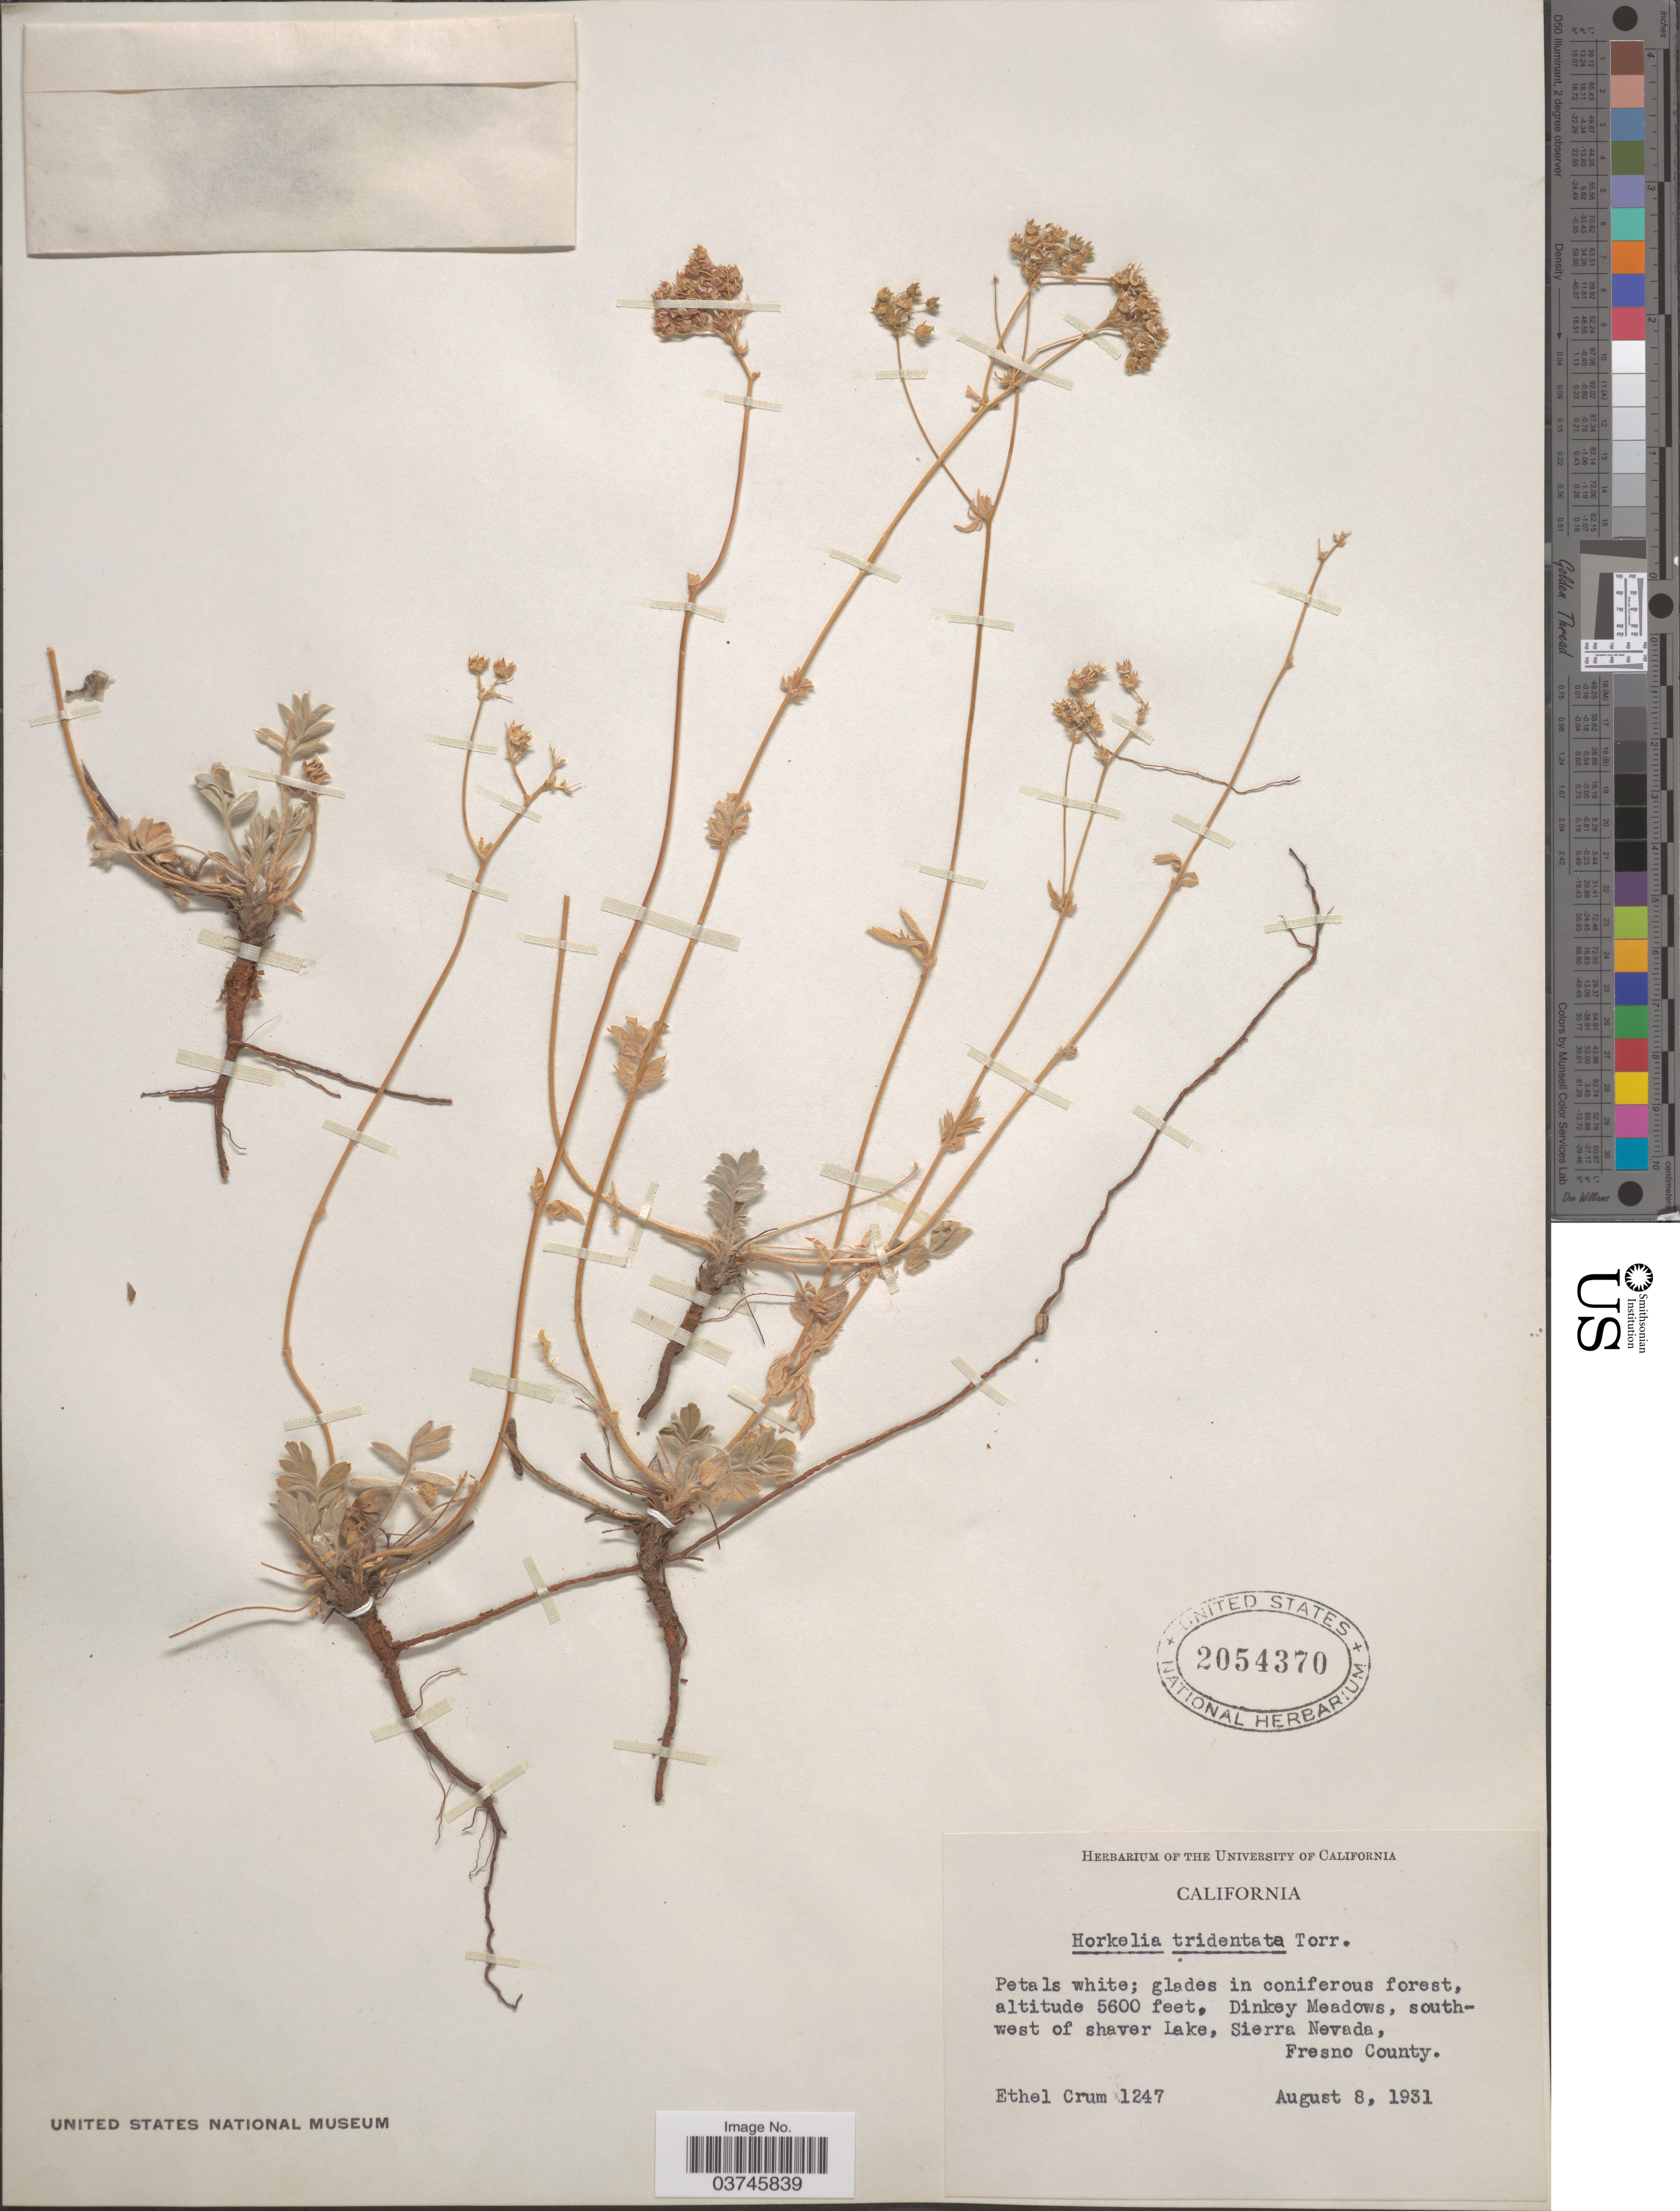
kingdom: Plantae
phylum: Tracheophyta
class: Magnoliopsida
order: Rosales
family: Rosaceae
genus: Potentilla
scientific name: Potentilla tilingii var. tilingii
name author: (Regel) Greene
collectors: E. K. Crum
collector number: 1247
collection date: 1931-08-08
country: United States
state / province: California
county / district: Fresno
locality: Dinkey Meadows, southwest of shaver Lake, Sierra Nevada, Fresno County.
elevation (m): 1707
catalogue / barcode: US 2054370